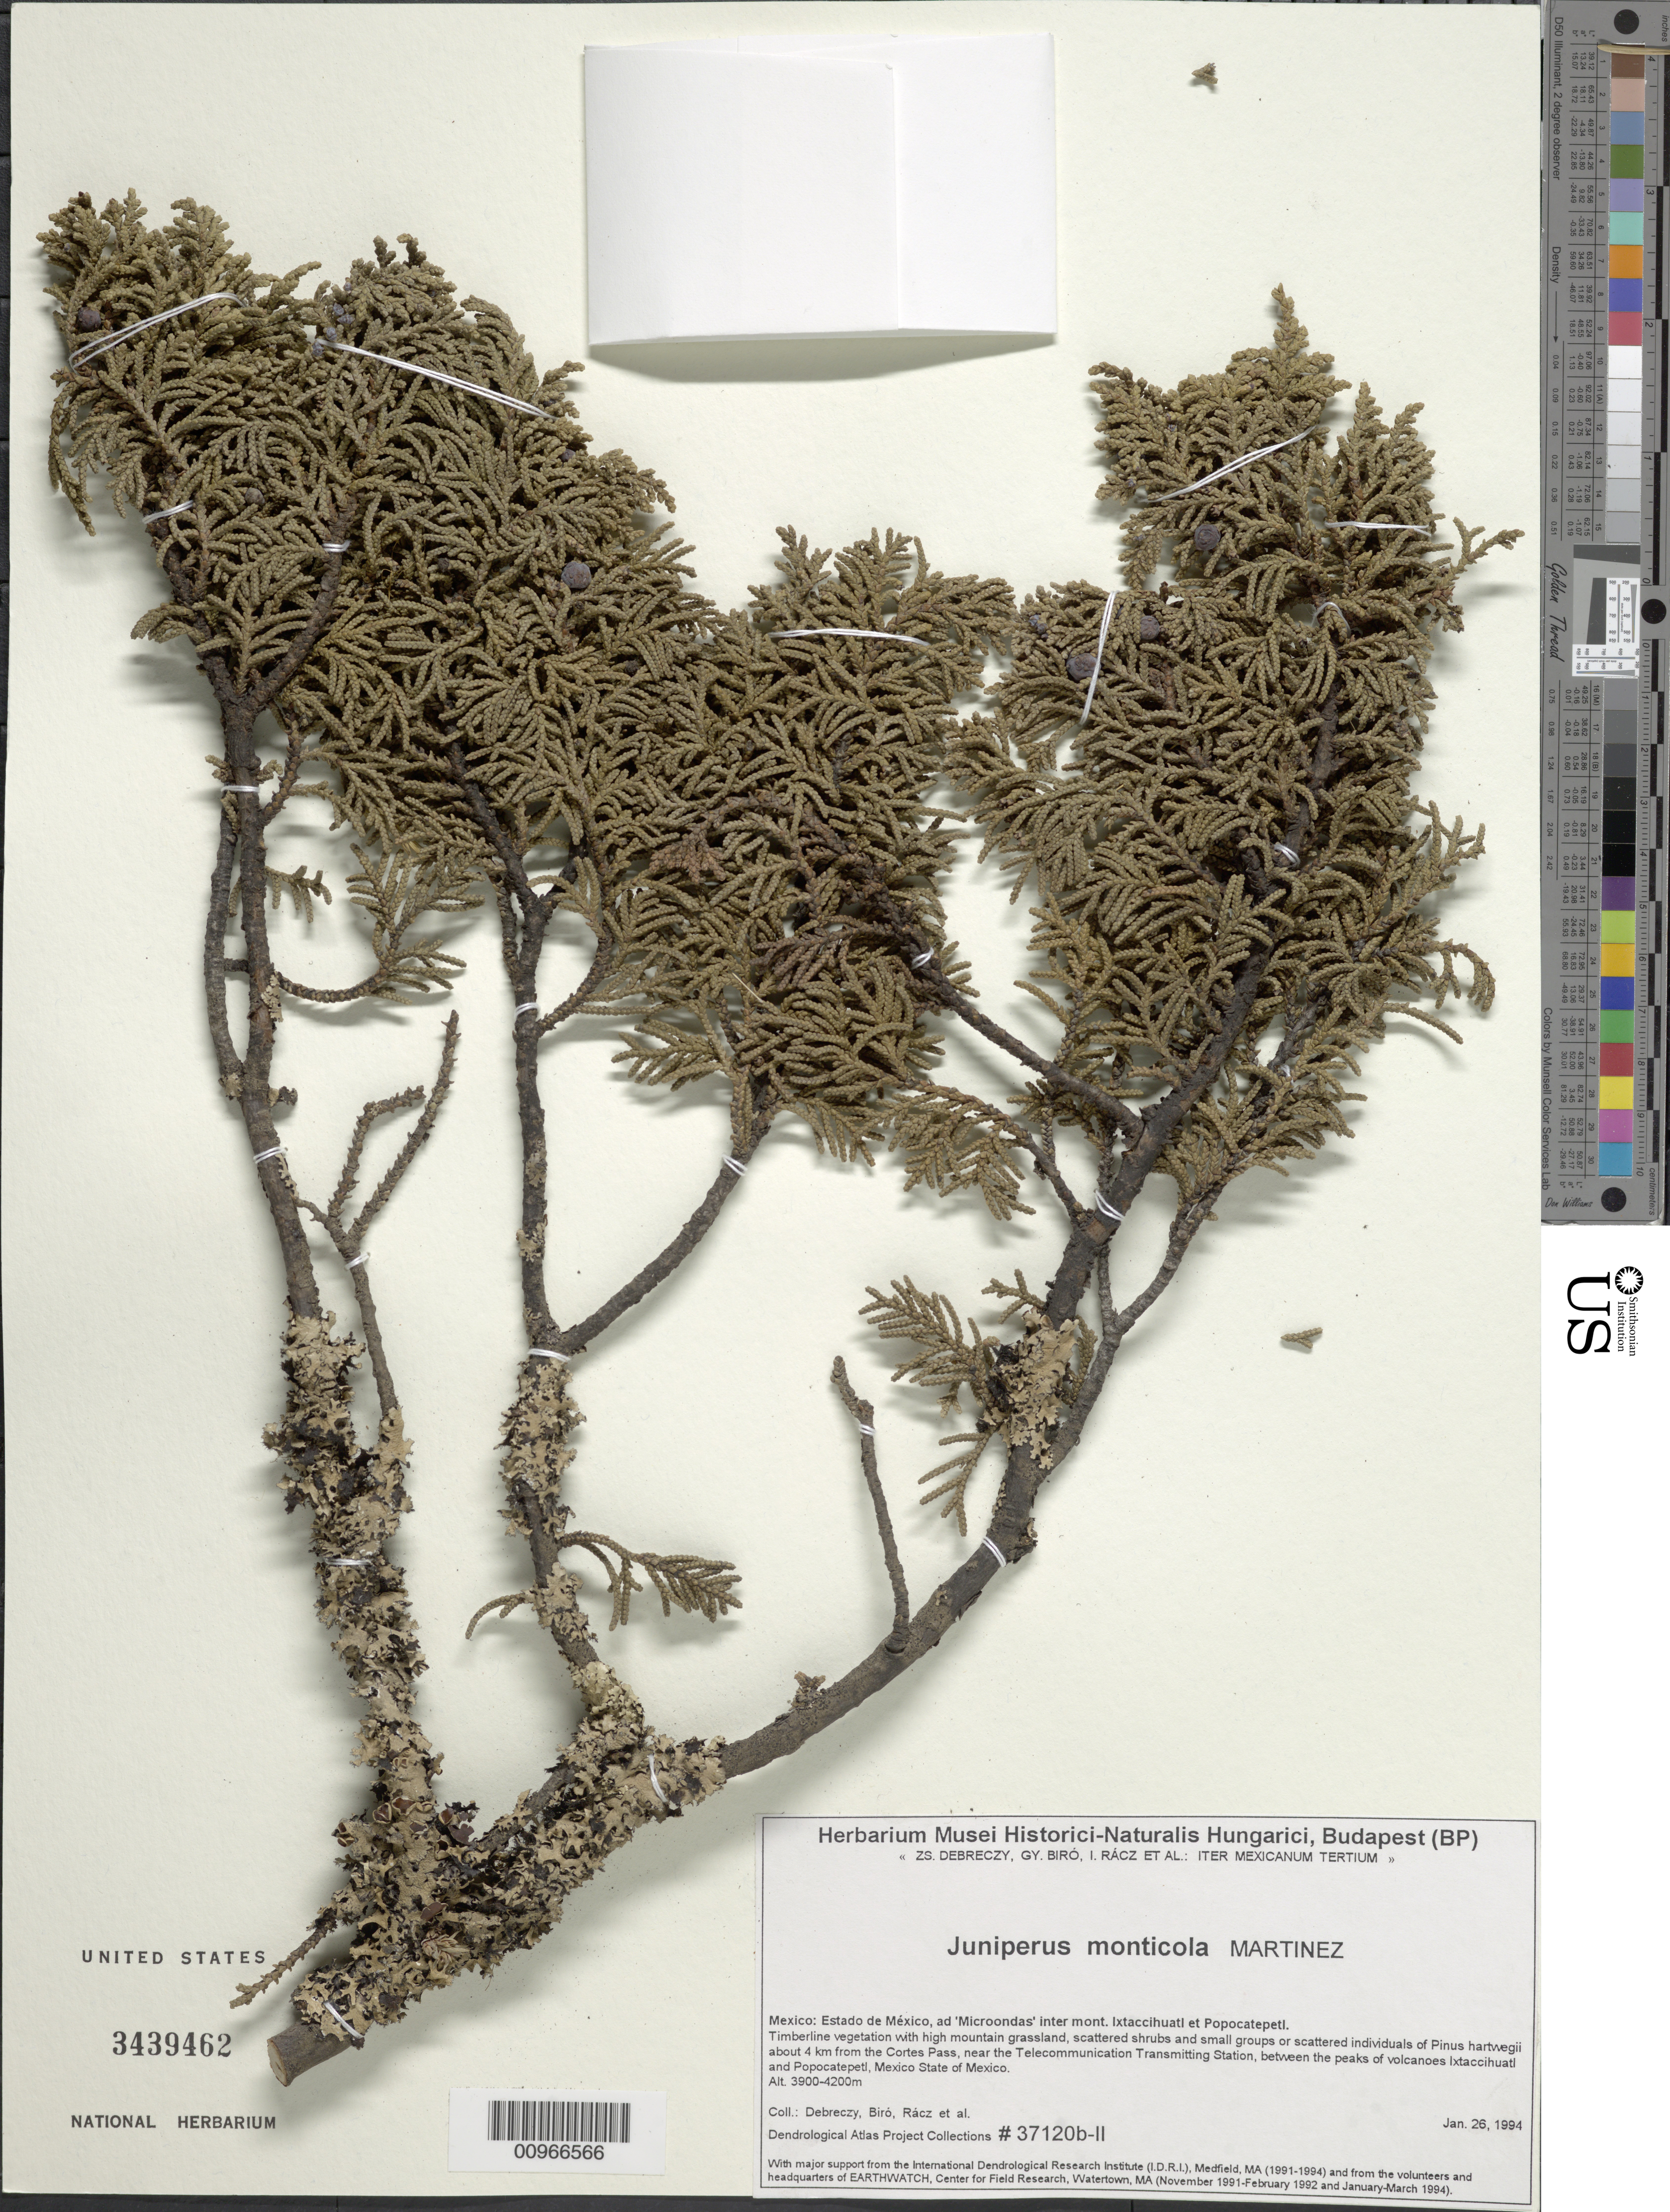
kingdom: Plantae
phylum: Tracheophyta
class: Pinopsida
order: Pinales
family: Cupressaceae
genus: Juniperus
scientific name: Juniperus monticola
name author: Martínez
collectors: Z. Debreczy et al.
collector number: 37120b-II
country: Mexico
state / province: México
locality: Microondas' Inter mont. Ixtaccihuatl et Popocatepetl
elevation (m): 3900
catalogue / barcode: US 3439462